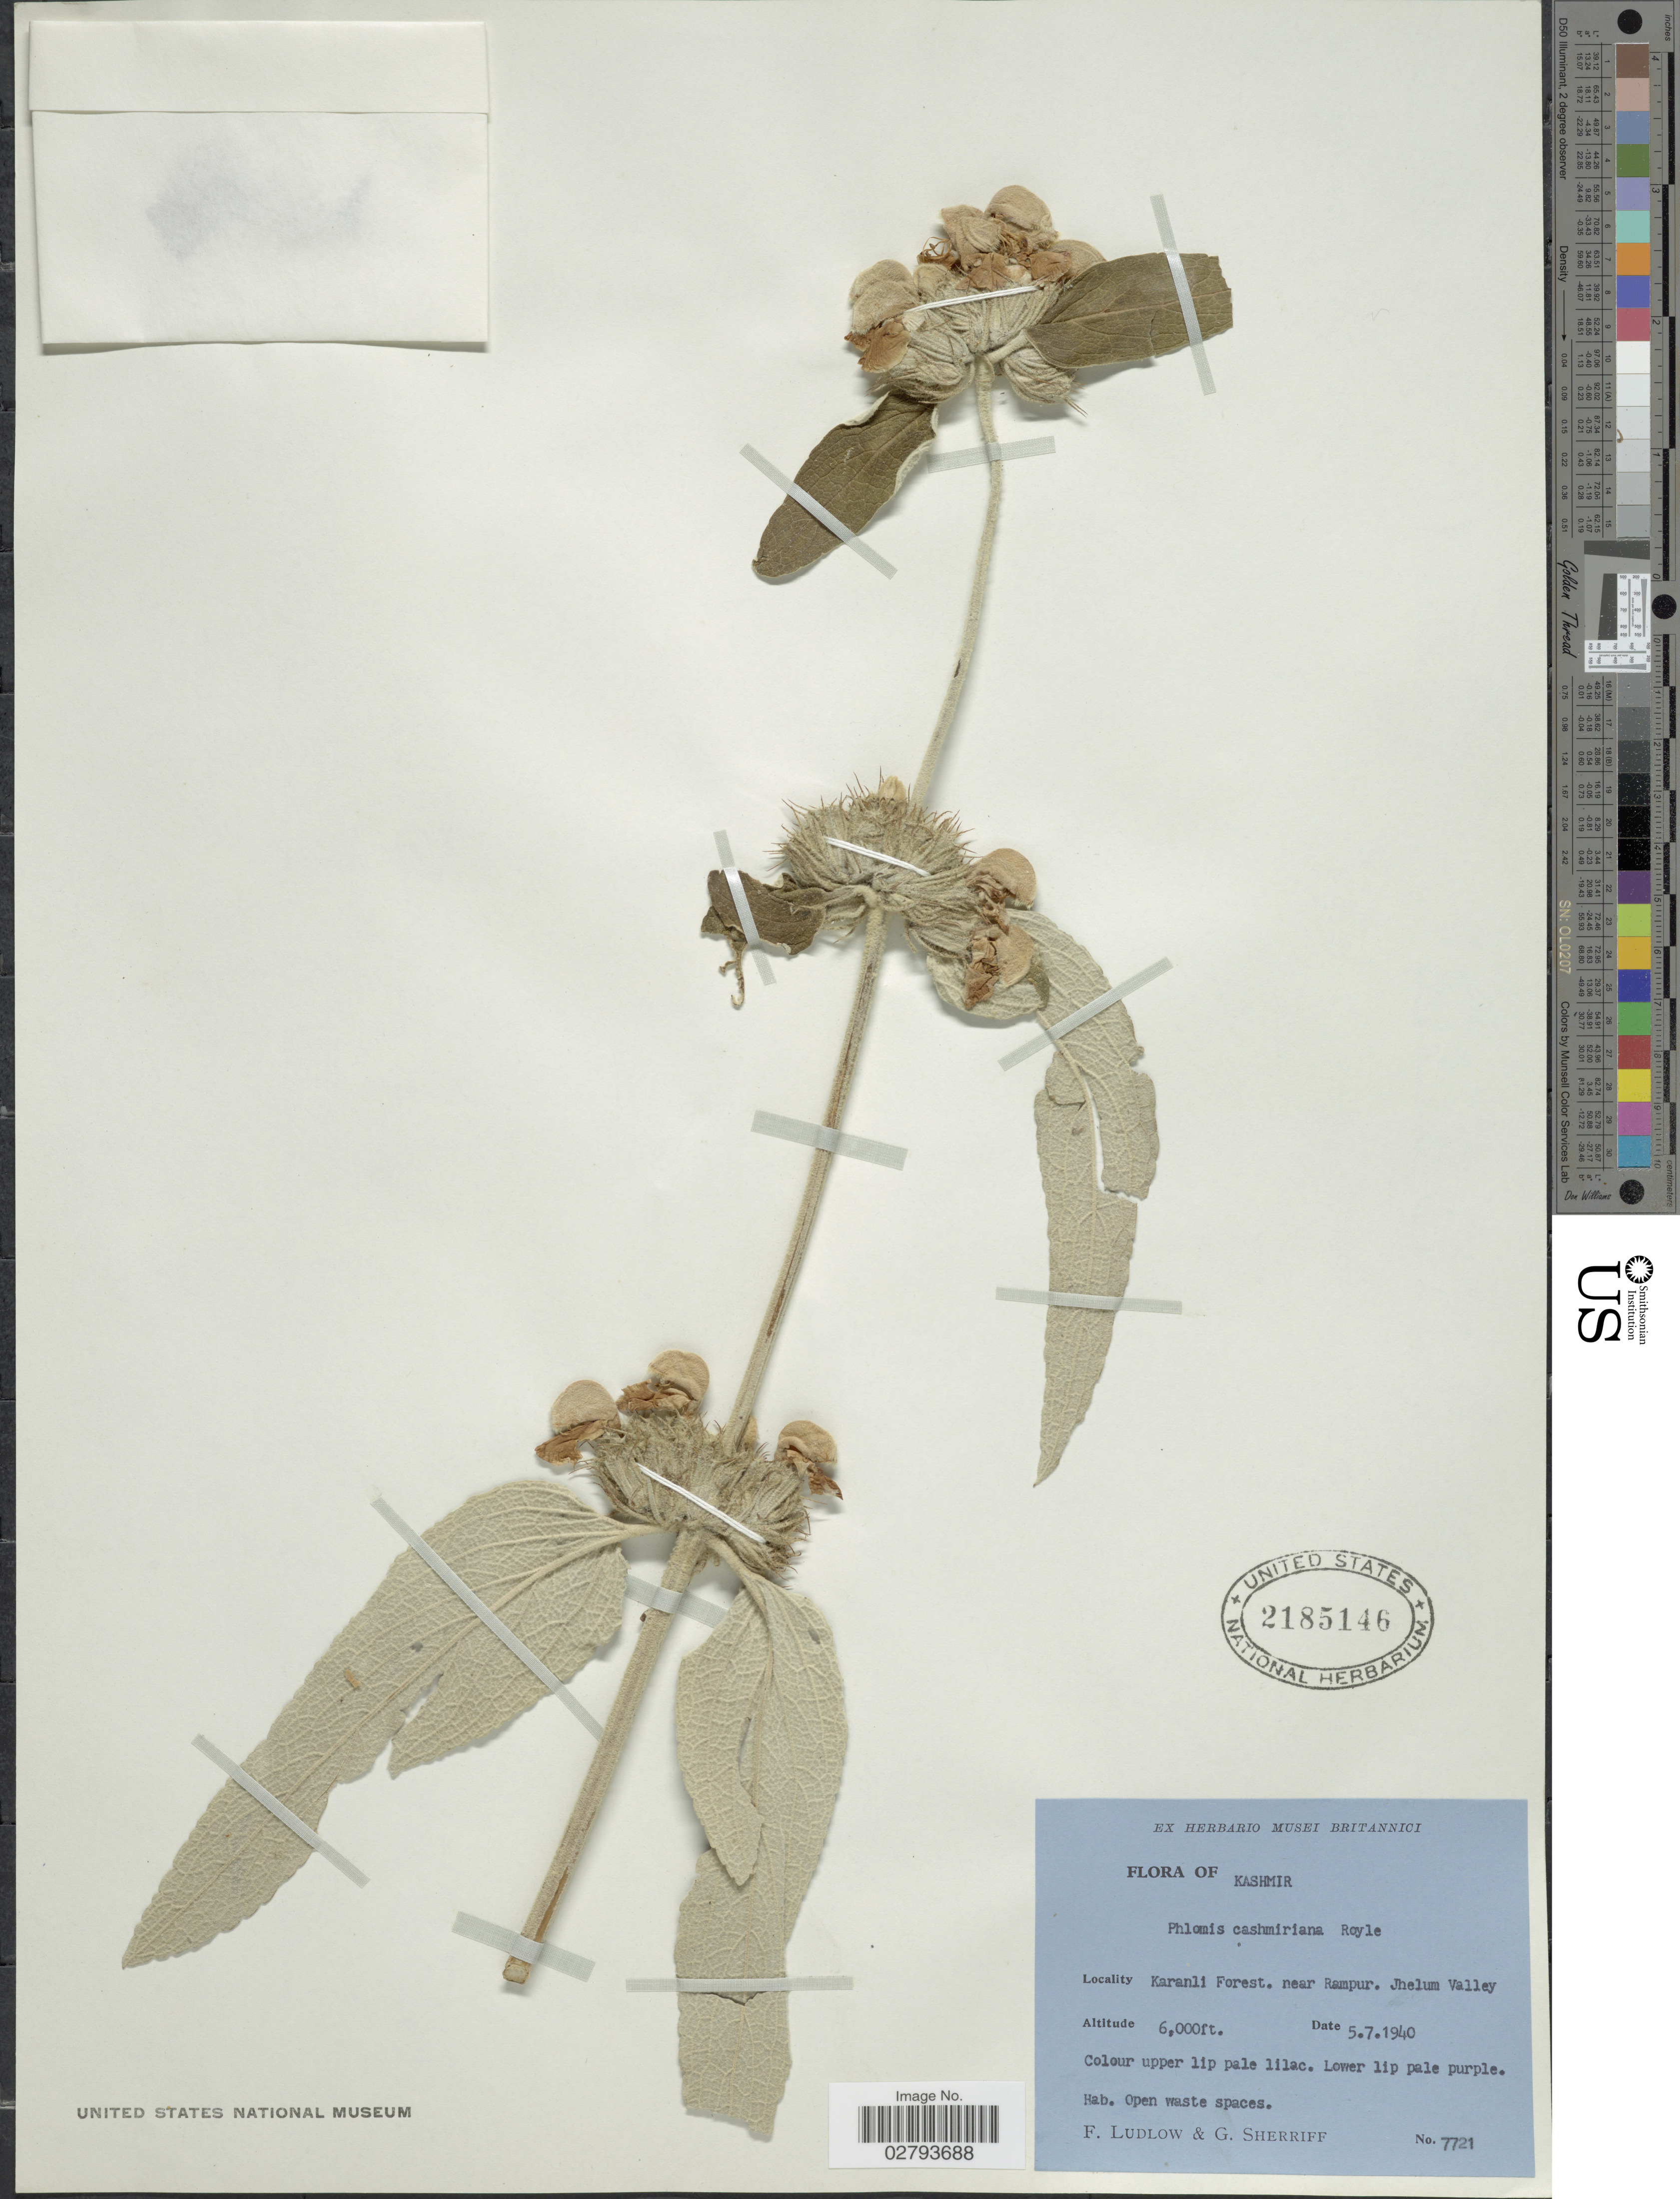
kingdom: Plantae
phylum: Tracheophyta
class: Magnoliopsida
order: Lamiales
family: Lamiaceae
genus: Phlomis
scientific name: Phlomis cashmeriana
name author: Royle ex Benth.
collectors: F. Ludlow & G. Sherriff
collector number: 7721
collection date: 1940-07-05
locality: Kashmir. Karanli Forest, near Rampur. Jhelum Valley.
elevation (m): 1829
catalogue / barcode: US 2185146